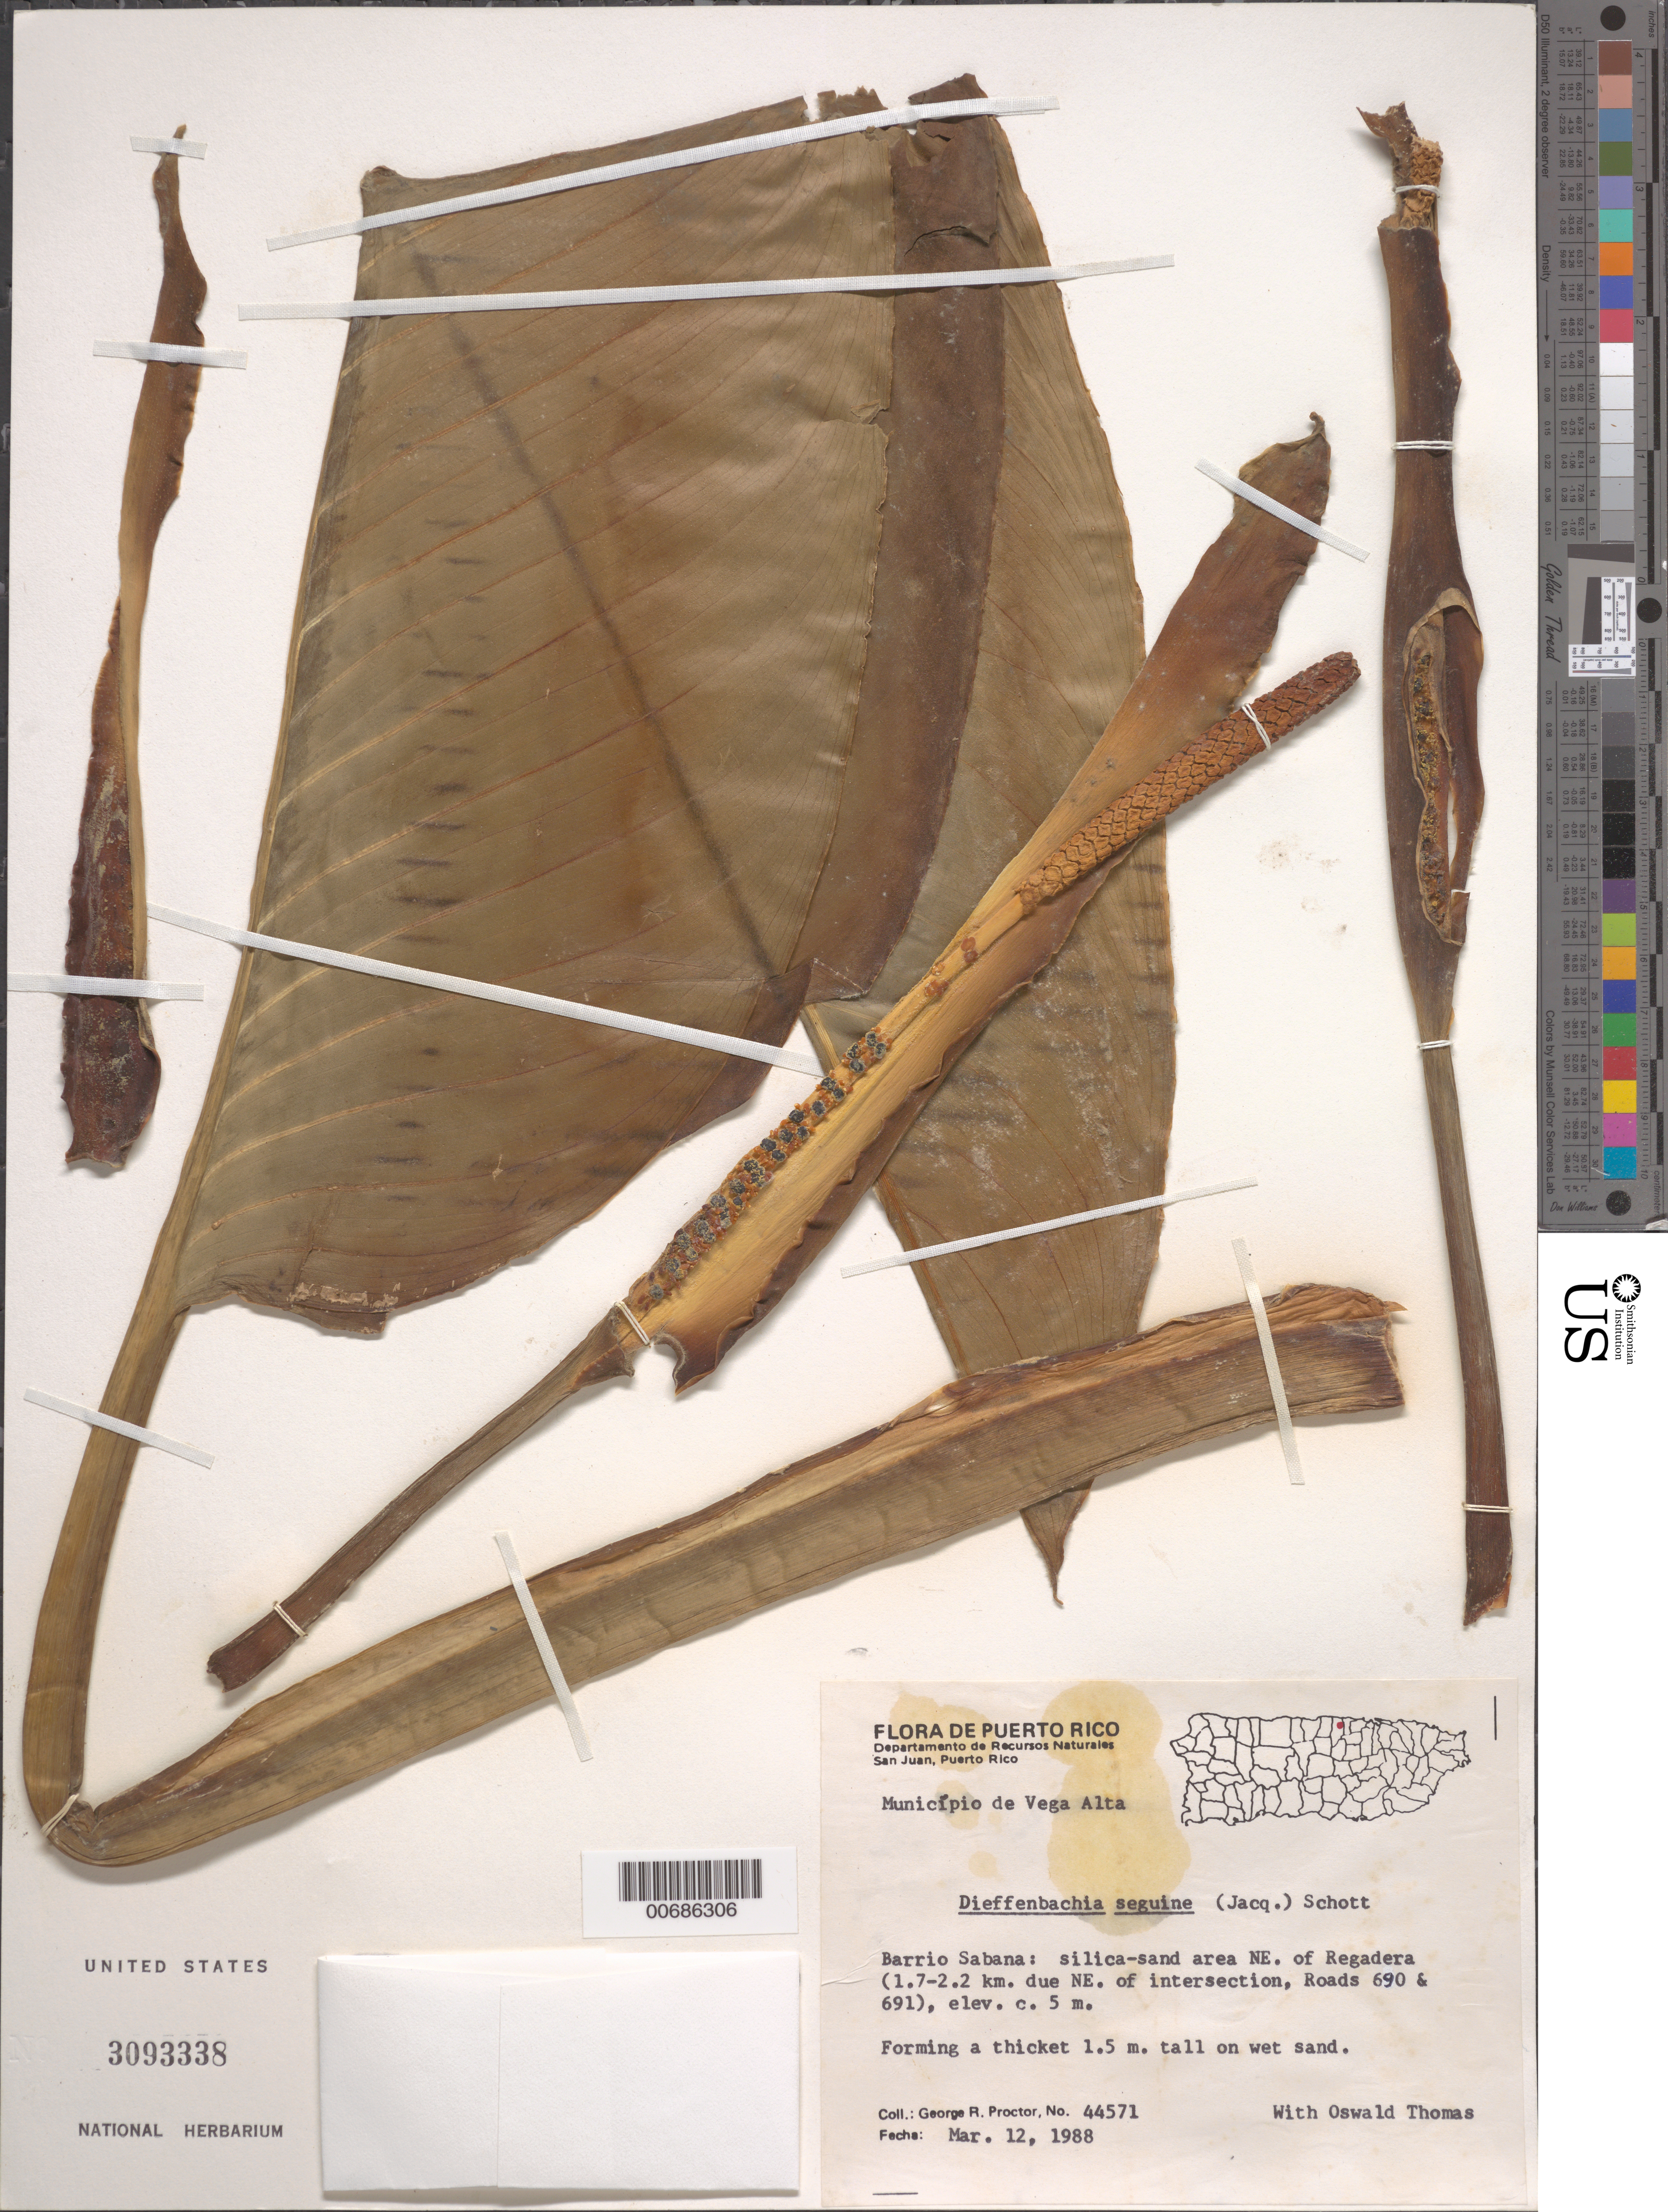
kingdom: Plantae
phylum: Tracheophyta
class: Liliopsida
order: Alismatales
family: Araceae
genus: Dieffenbachia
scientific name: Dieffenbachia seguine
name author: (Jacq.) Schott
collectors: G. R. Proctor & O. Thomas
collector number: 44571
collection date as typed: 12 Mar 1988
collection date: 1988-03-12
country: Puerto Rico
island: Greater Antilles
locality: Municipio de Vega Alta, Barrio Sabana; NE of Regadera (1.7-2.2 km due NE of intersection, Rds. 690-691)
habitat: Silica-sand; wet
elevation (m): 5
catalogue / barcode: US 3093338